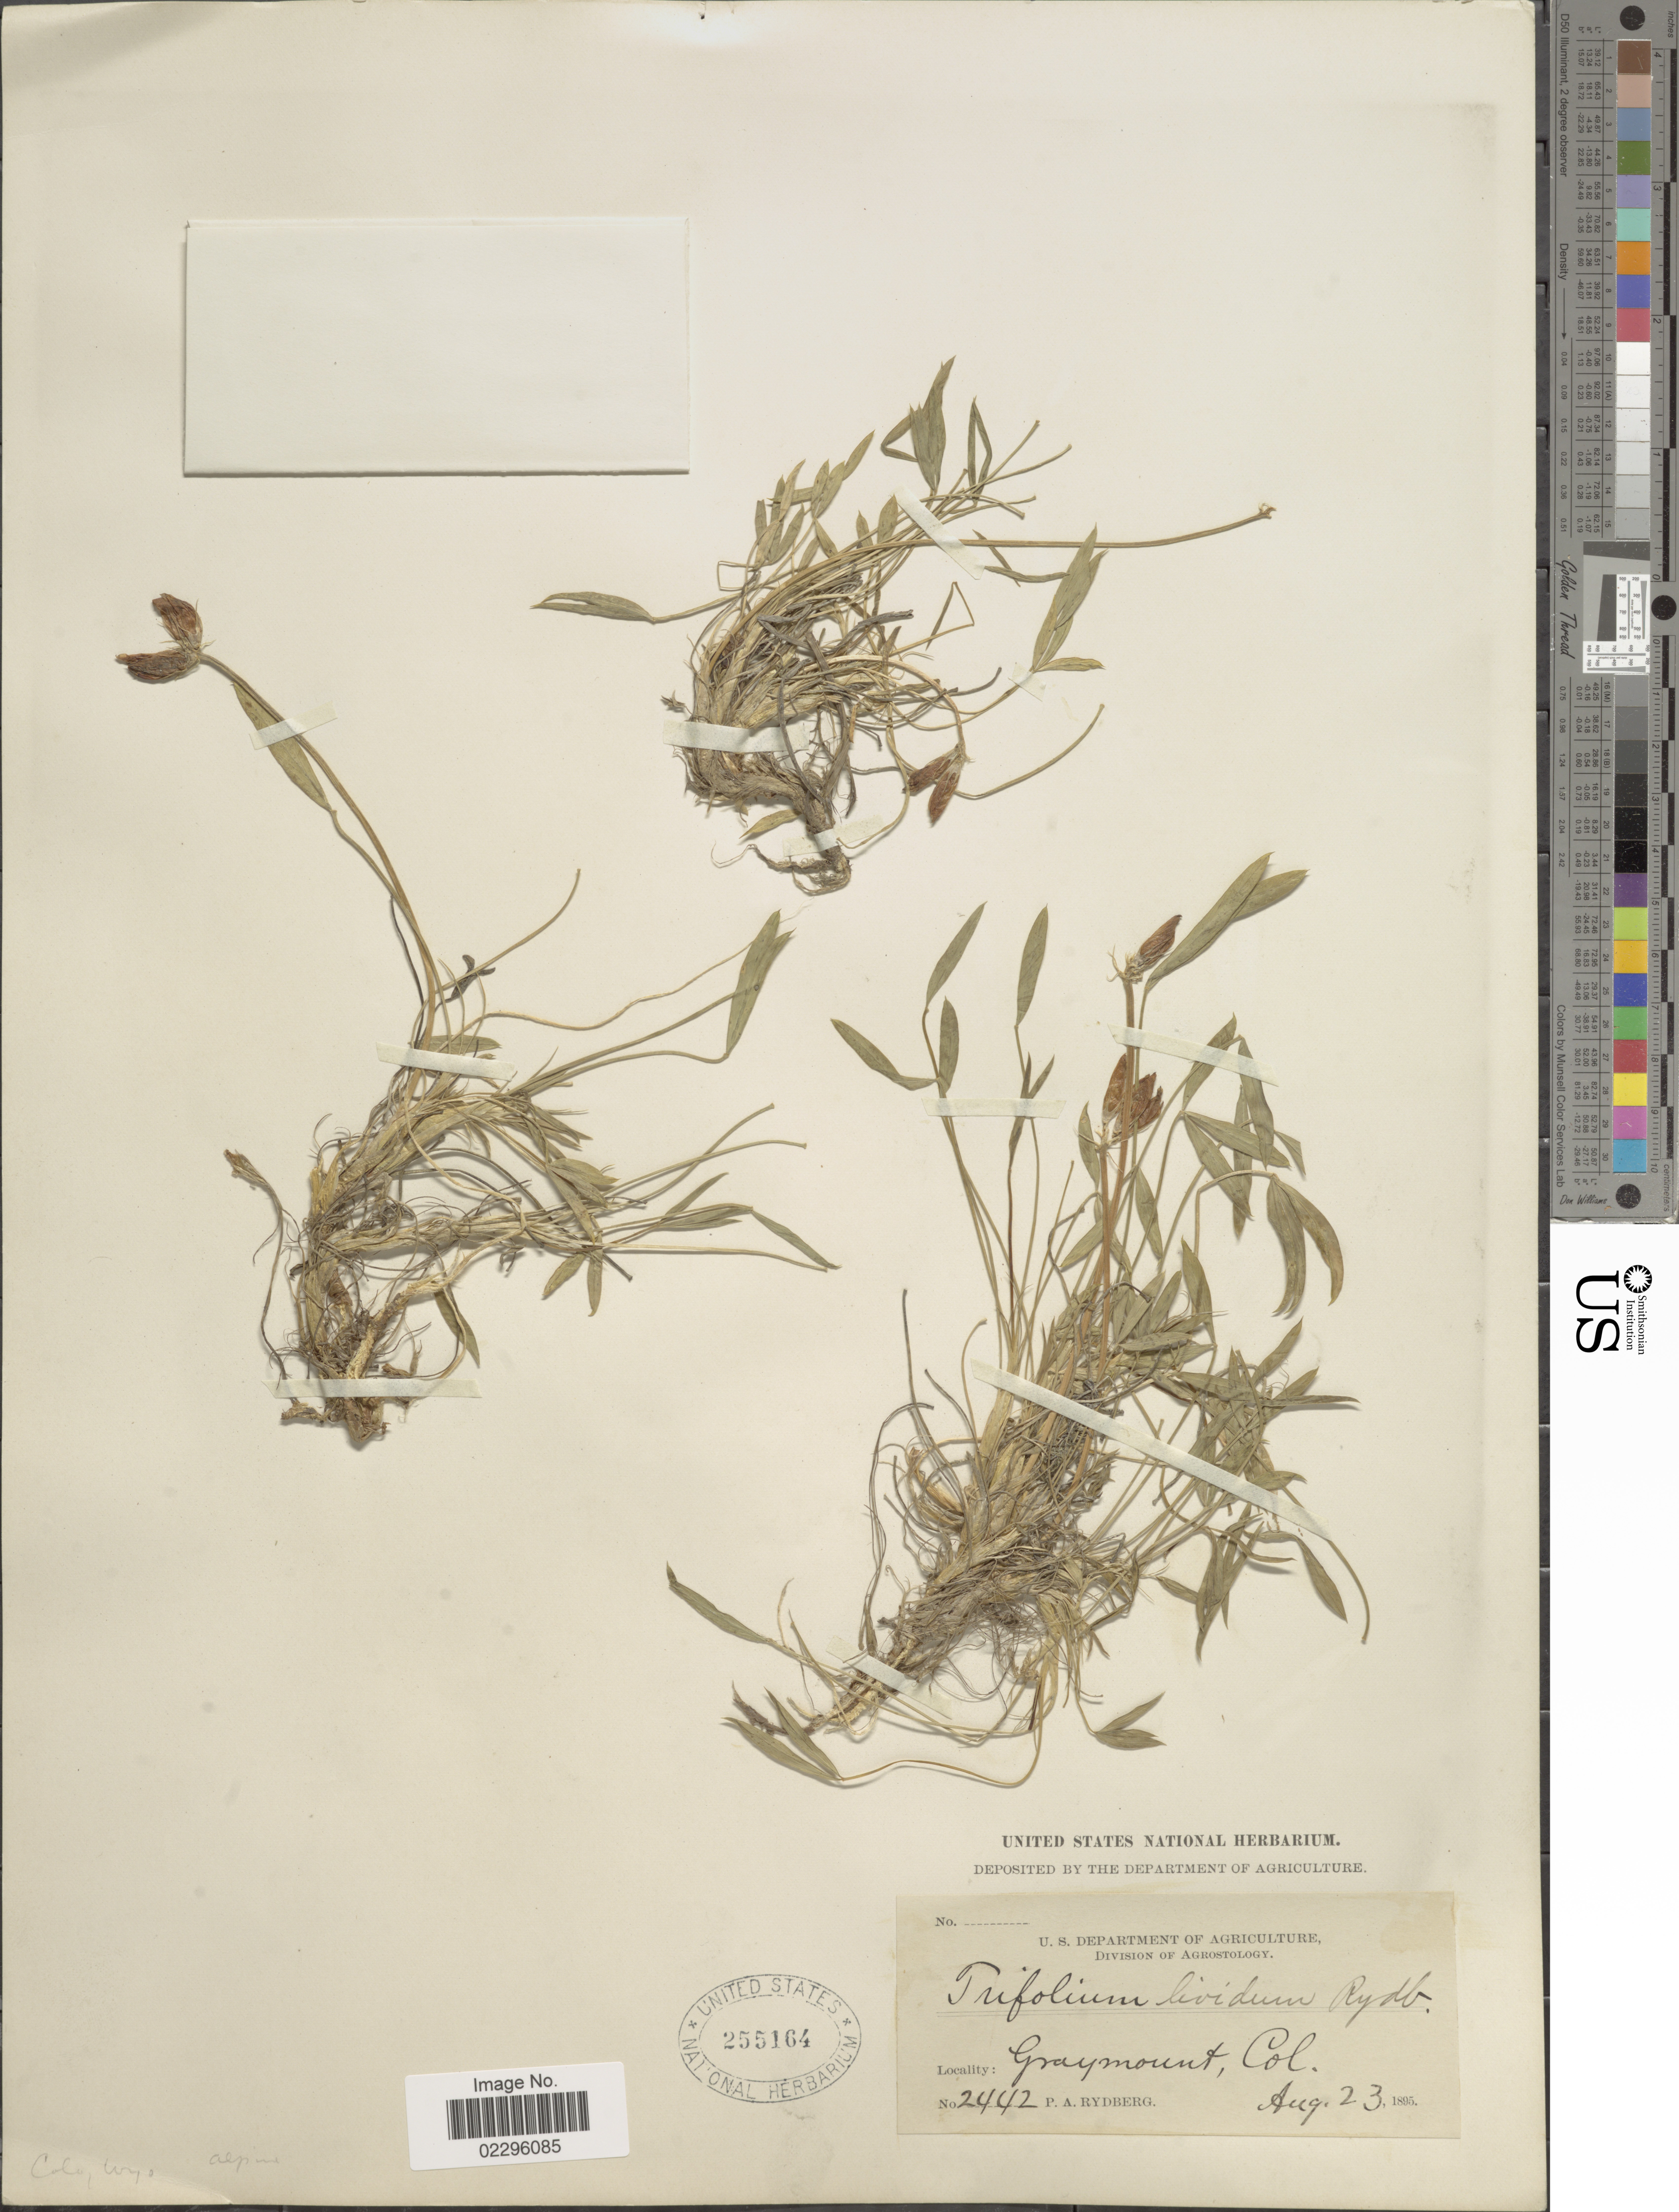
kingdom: Plantae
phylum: Tracheophyta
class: Magnoliopsida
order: Fabales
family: Fabaceae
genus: Trifolium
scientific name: Trifolium dasyphyllum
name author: Torr. & A. Gray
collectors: P. A. Rydberg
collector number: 2442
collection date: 1895-08-23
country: United States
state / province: Colorado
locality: Graymount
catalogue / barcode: US 255164